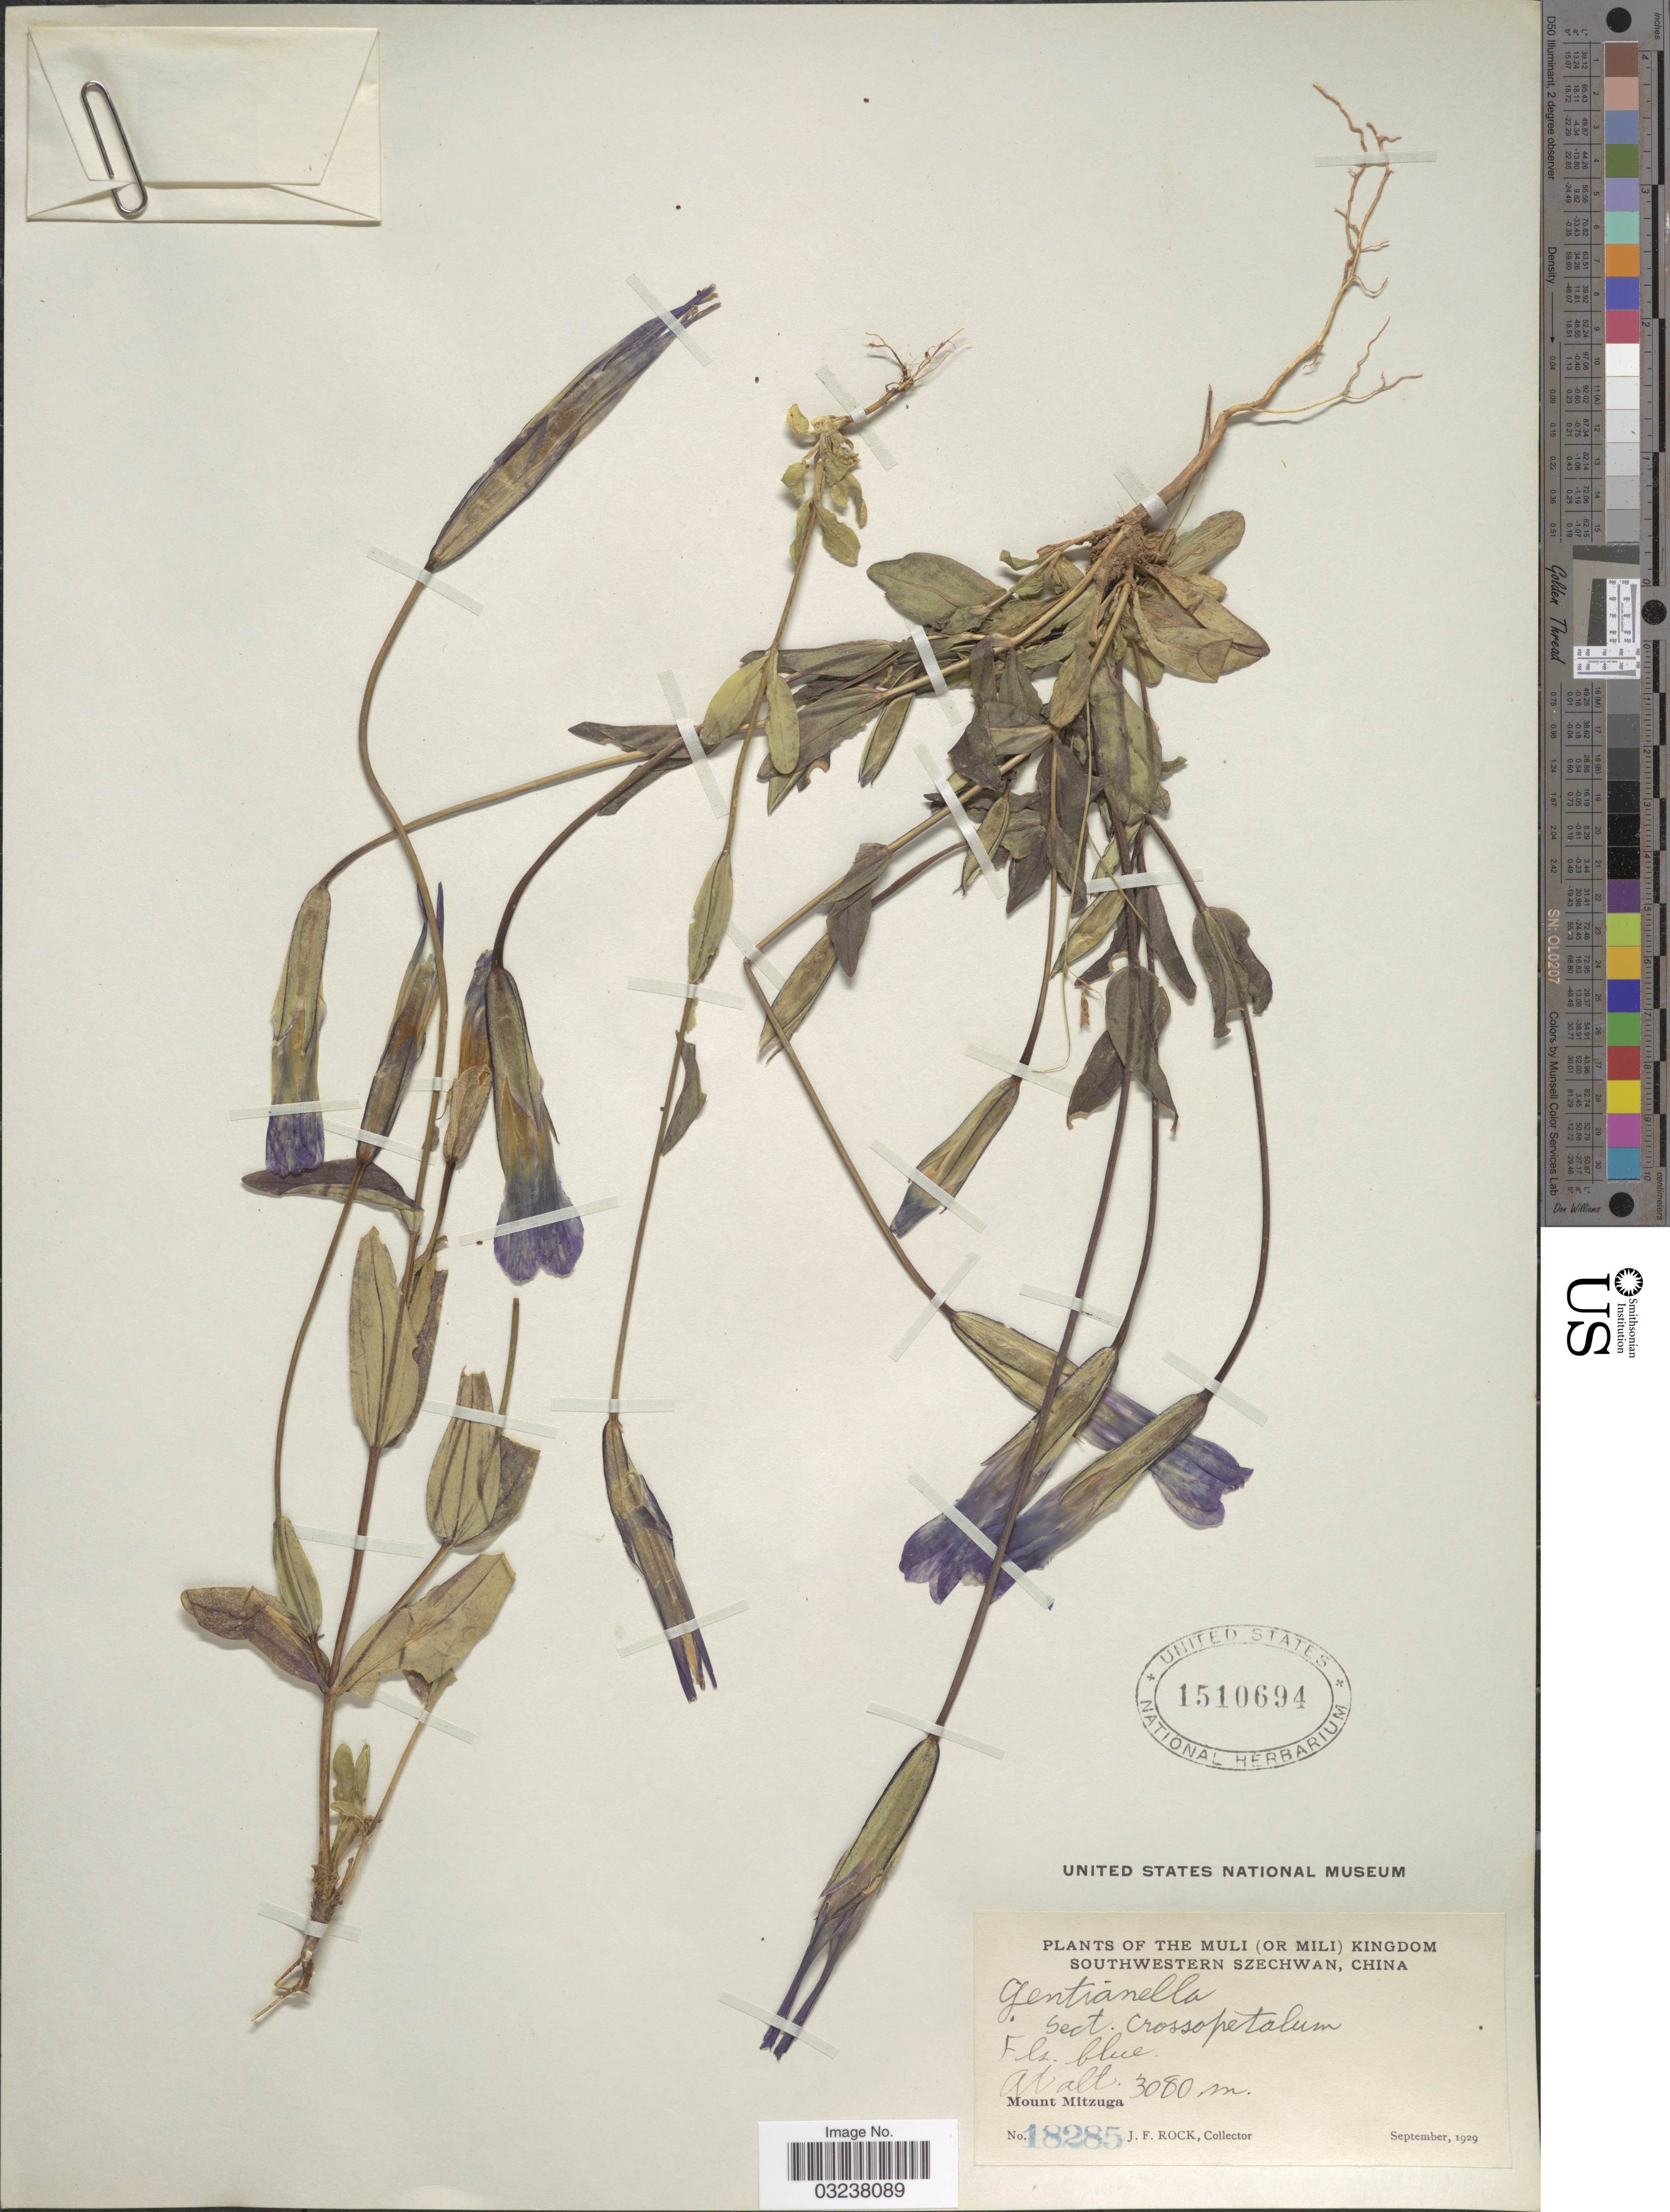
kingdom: Plantae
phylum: Tracheophyta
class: Magnoliopsida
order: Gentianales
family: Gentianaceae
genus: Gentianella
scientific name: Gentianella sp.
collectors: J. Rock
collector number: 18285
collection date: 1929-09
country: China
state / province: Sichuan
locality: The Muli (or Mili) Kingdom. Southwestern Szechwan. Mount Mitzuga.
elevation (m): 3080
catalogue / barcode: US 1510694